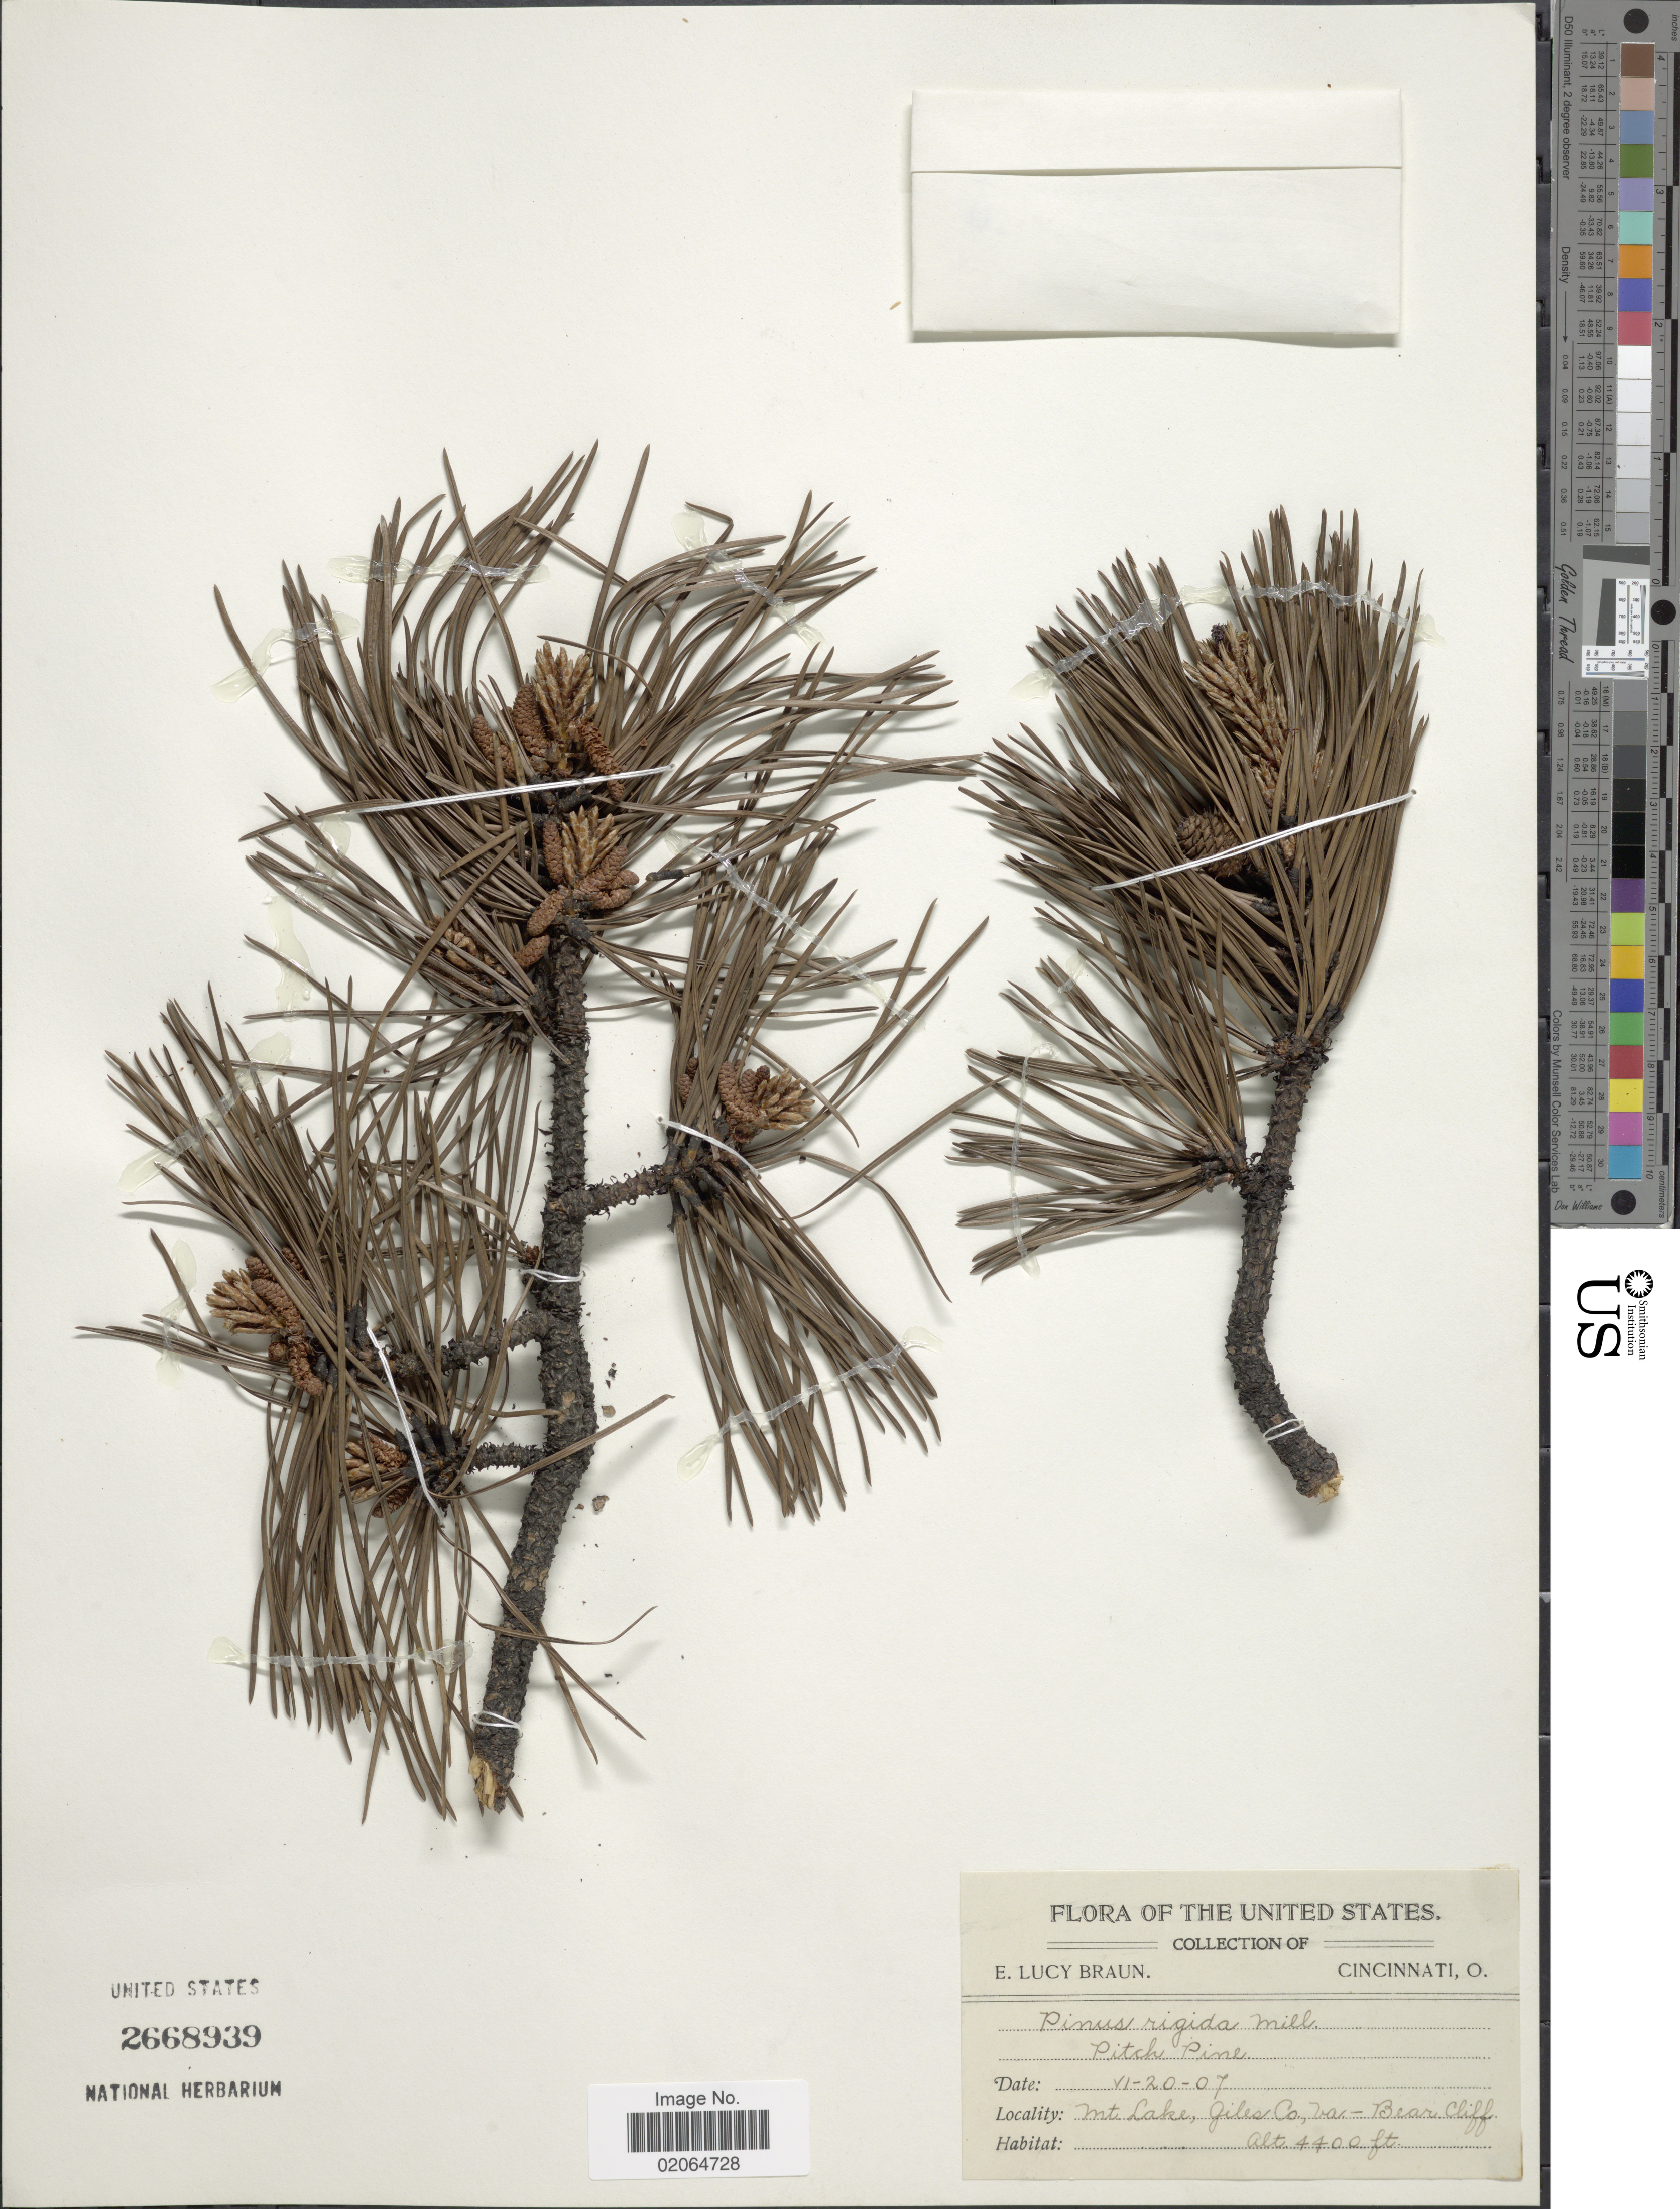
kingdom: Plantae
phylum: Tracheophyta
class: Pinopsida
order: Pinales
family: Pinaceae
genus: Pinus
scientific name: Pinus rigida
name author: Mill.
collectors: E. L. Braun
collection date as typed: Transcribed d/m/y: 20/6/7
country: United States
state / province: Virginia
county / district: Giles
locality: Mt. Lake, Giles Co.- Bear Cliff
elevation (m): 1341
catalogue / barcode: US 2668939